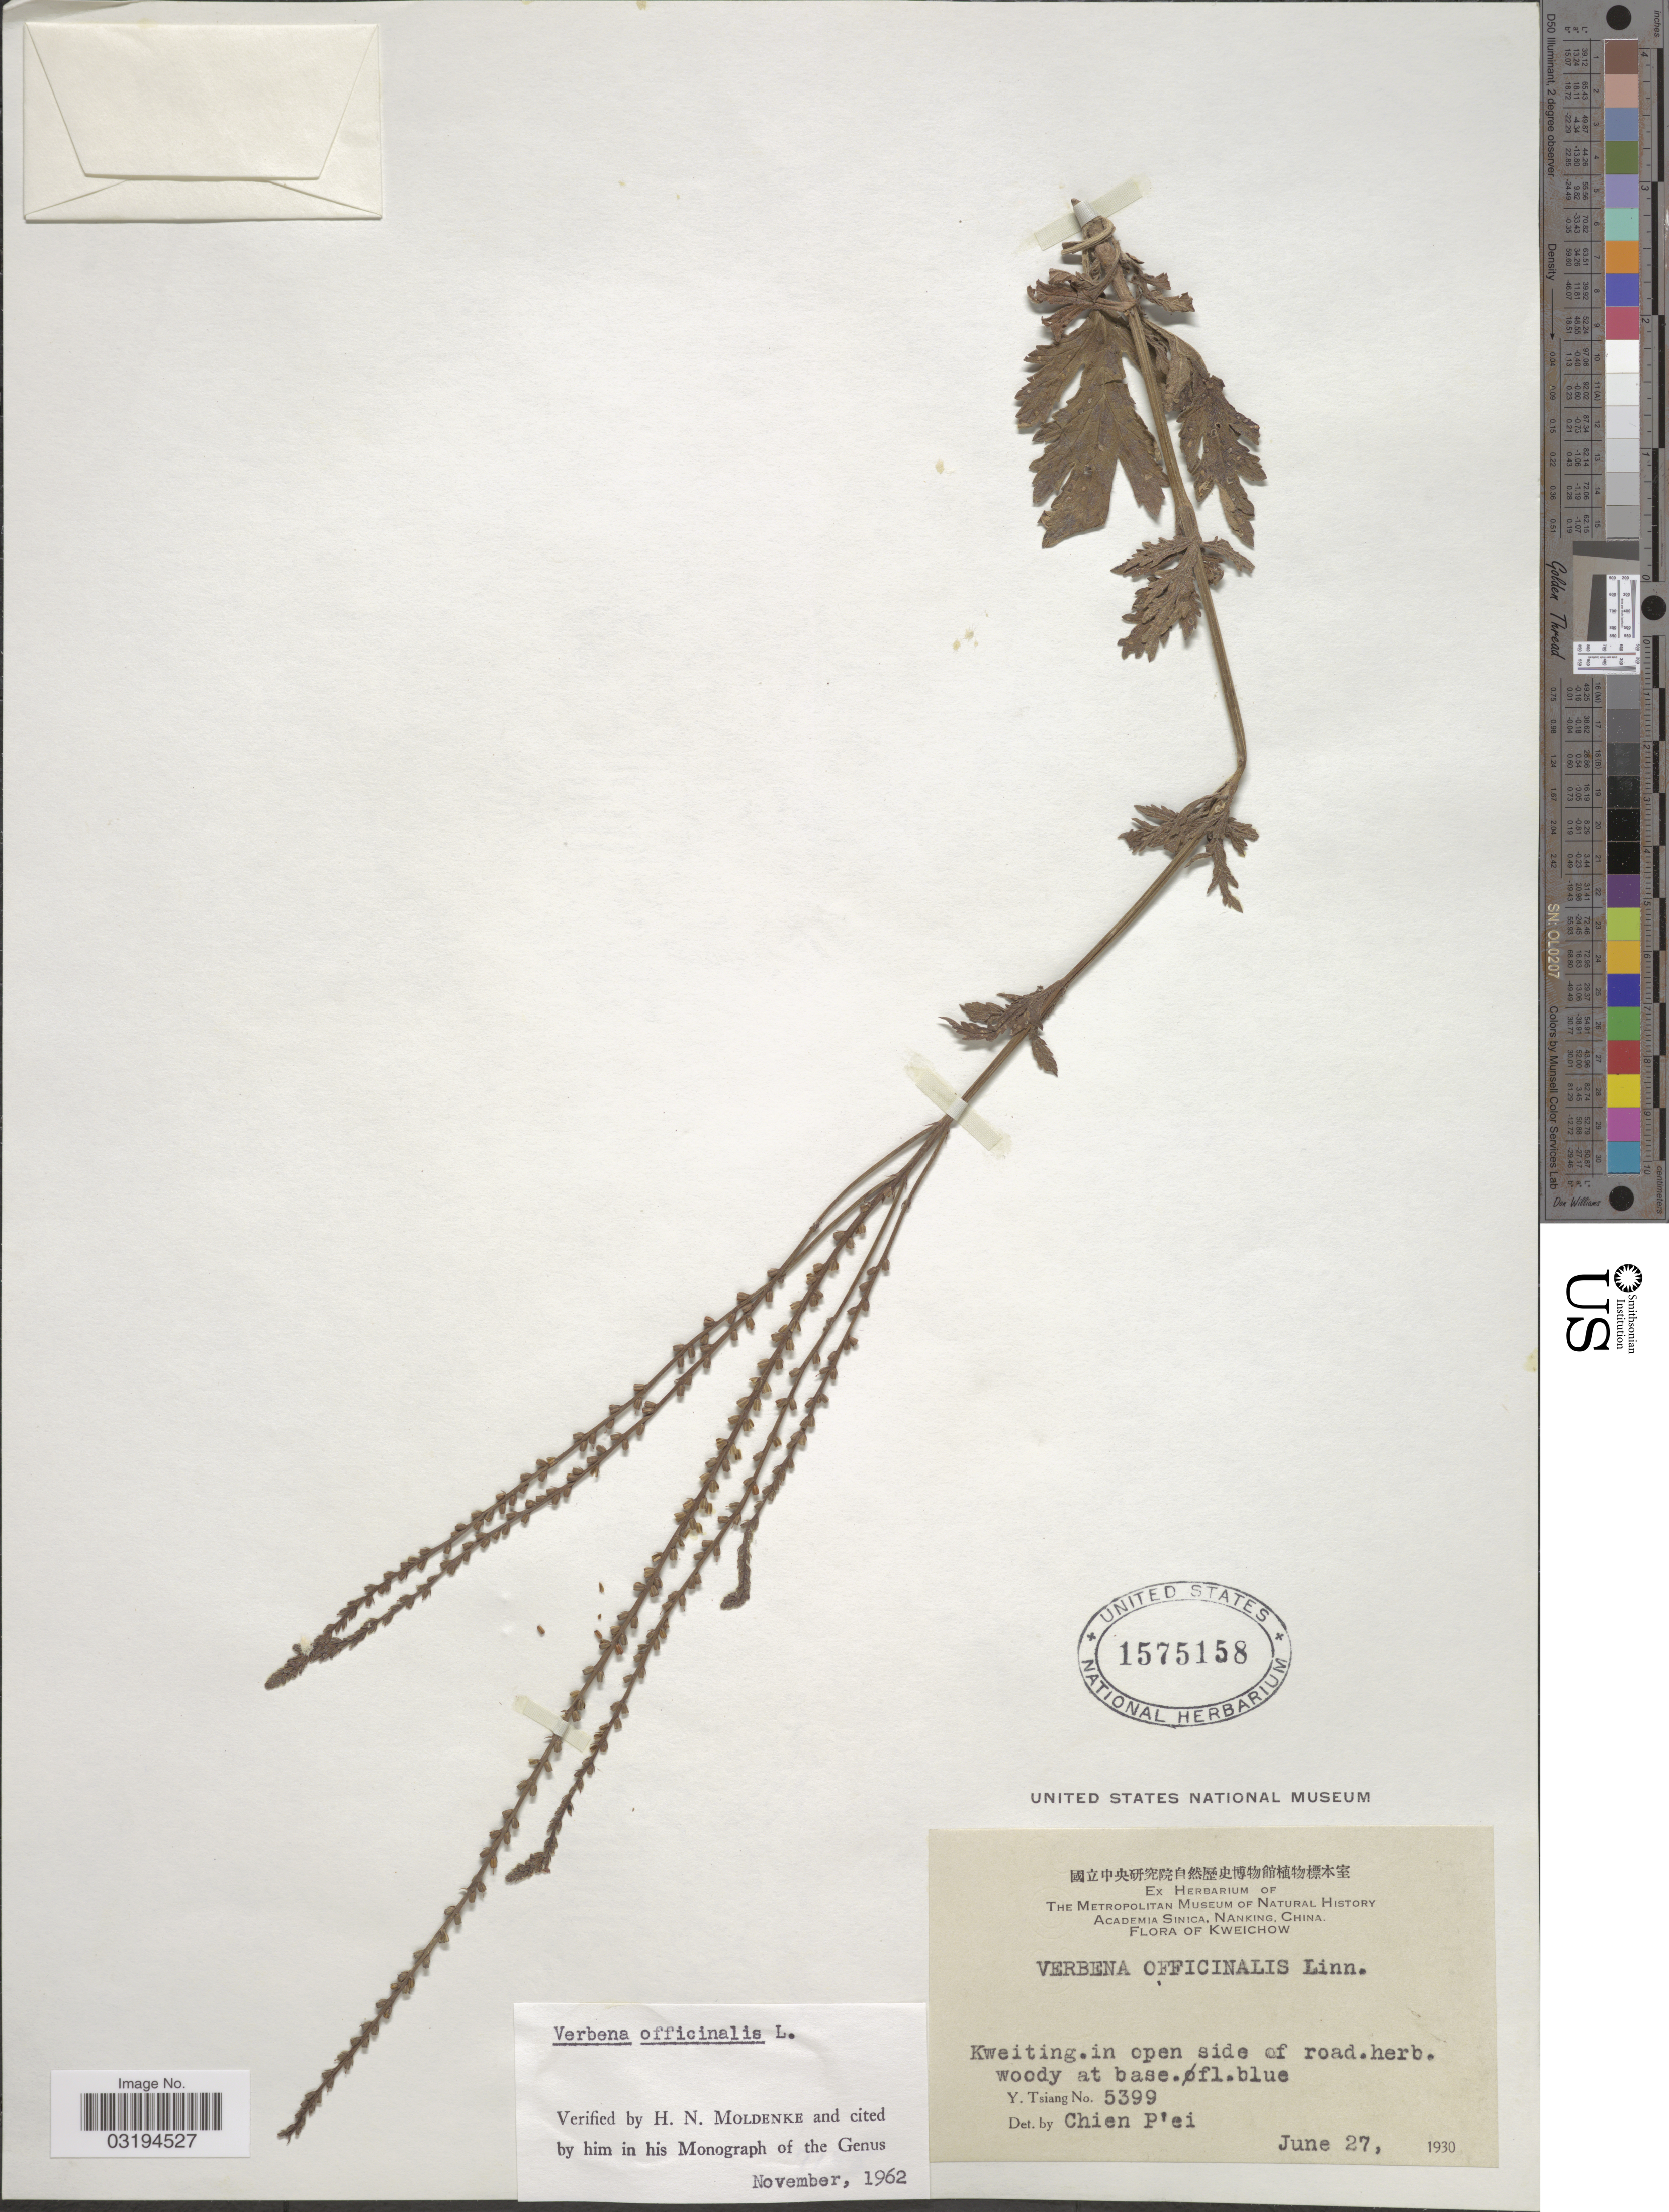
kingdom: Plantae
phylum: Tracheophyta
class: Magnoliopsida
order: Lamiales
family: Verbenaceae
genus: Verbena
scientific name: Verbena officinalis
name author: L.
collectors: Y. Tsiang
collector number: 5399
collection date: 1930-06-27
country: China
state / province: Guizhou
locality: Kweichow. Kweiting.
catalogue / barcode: US 1575158